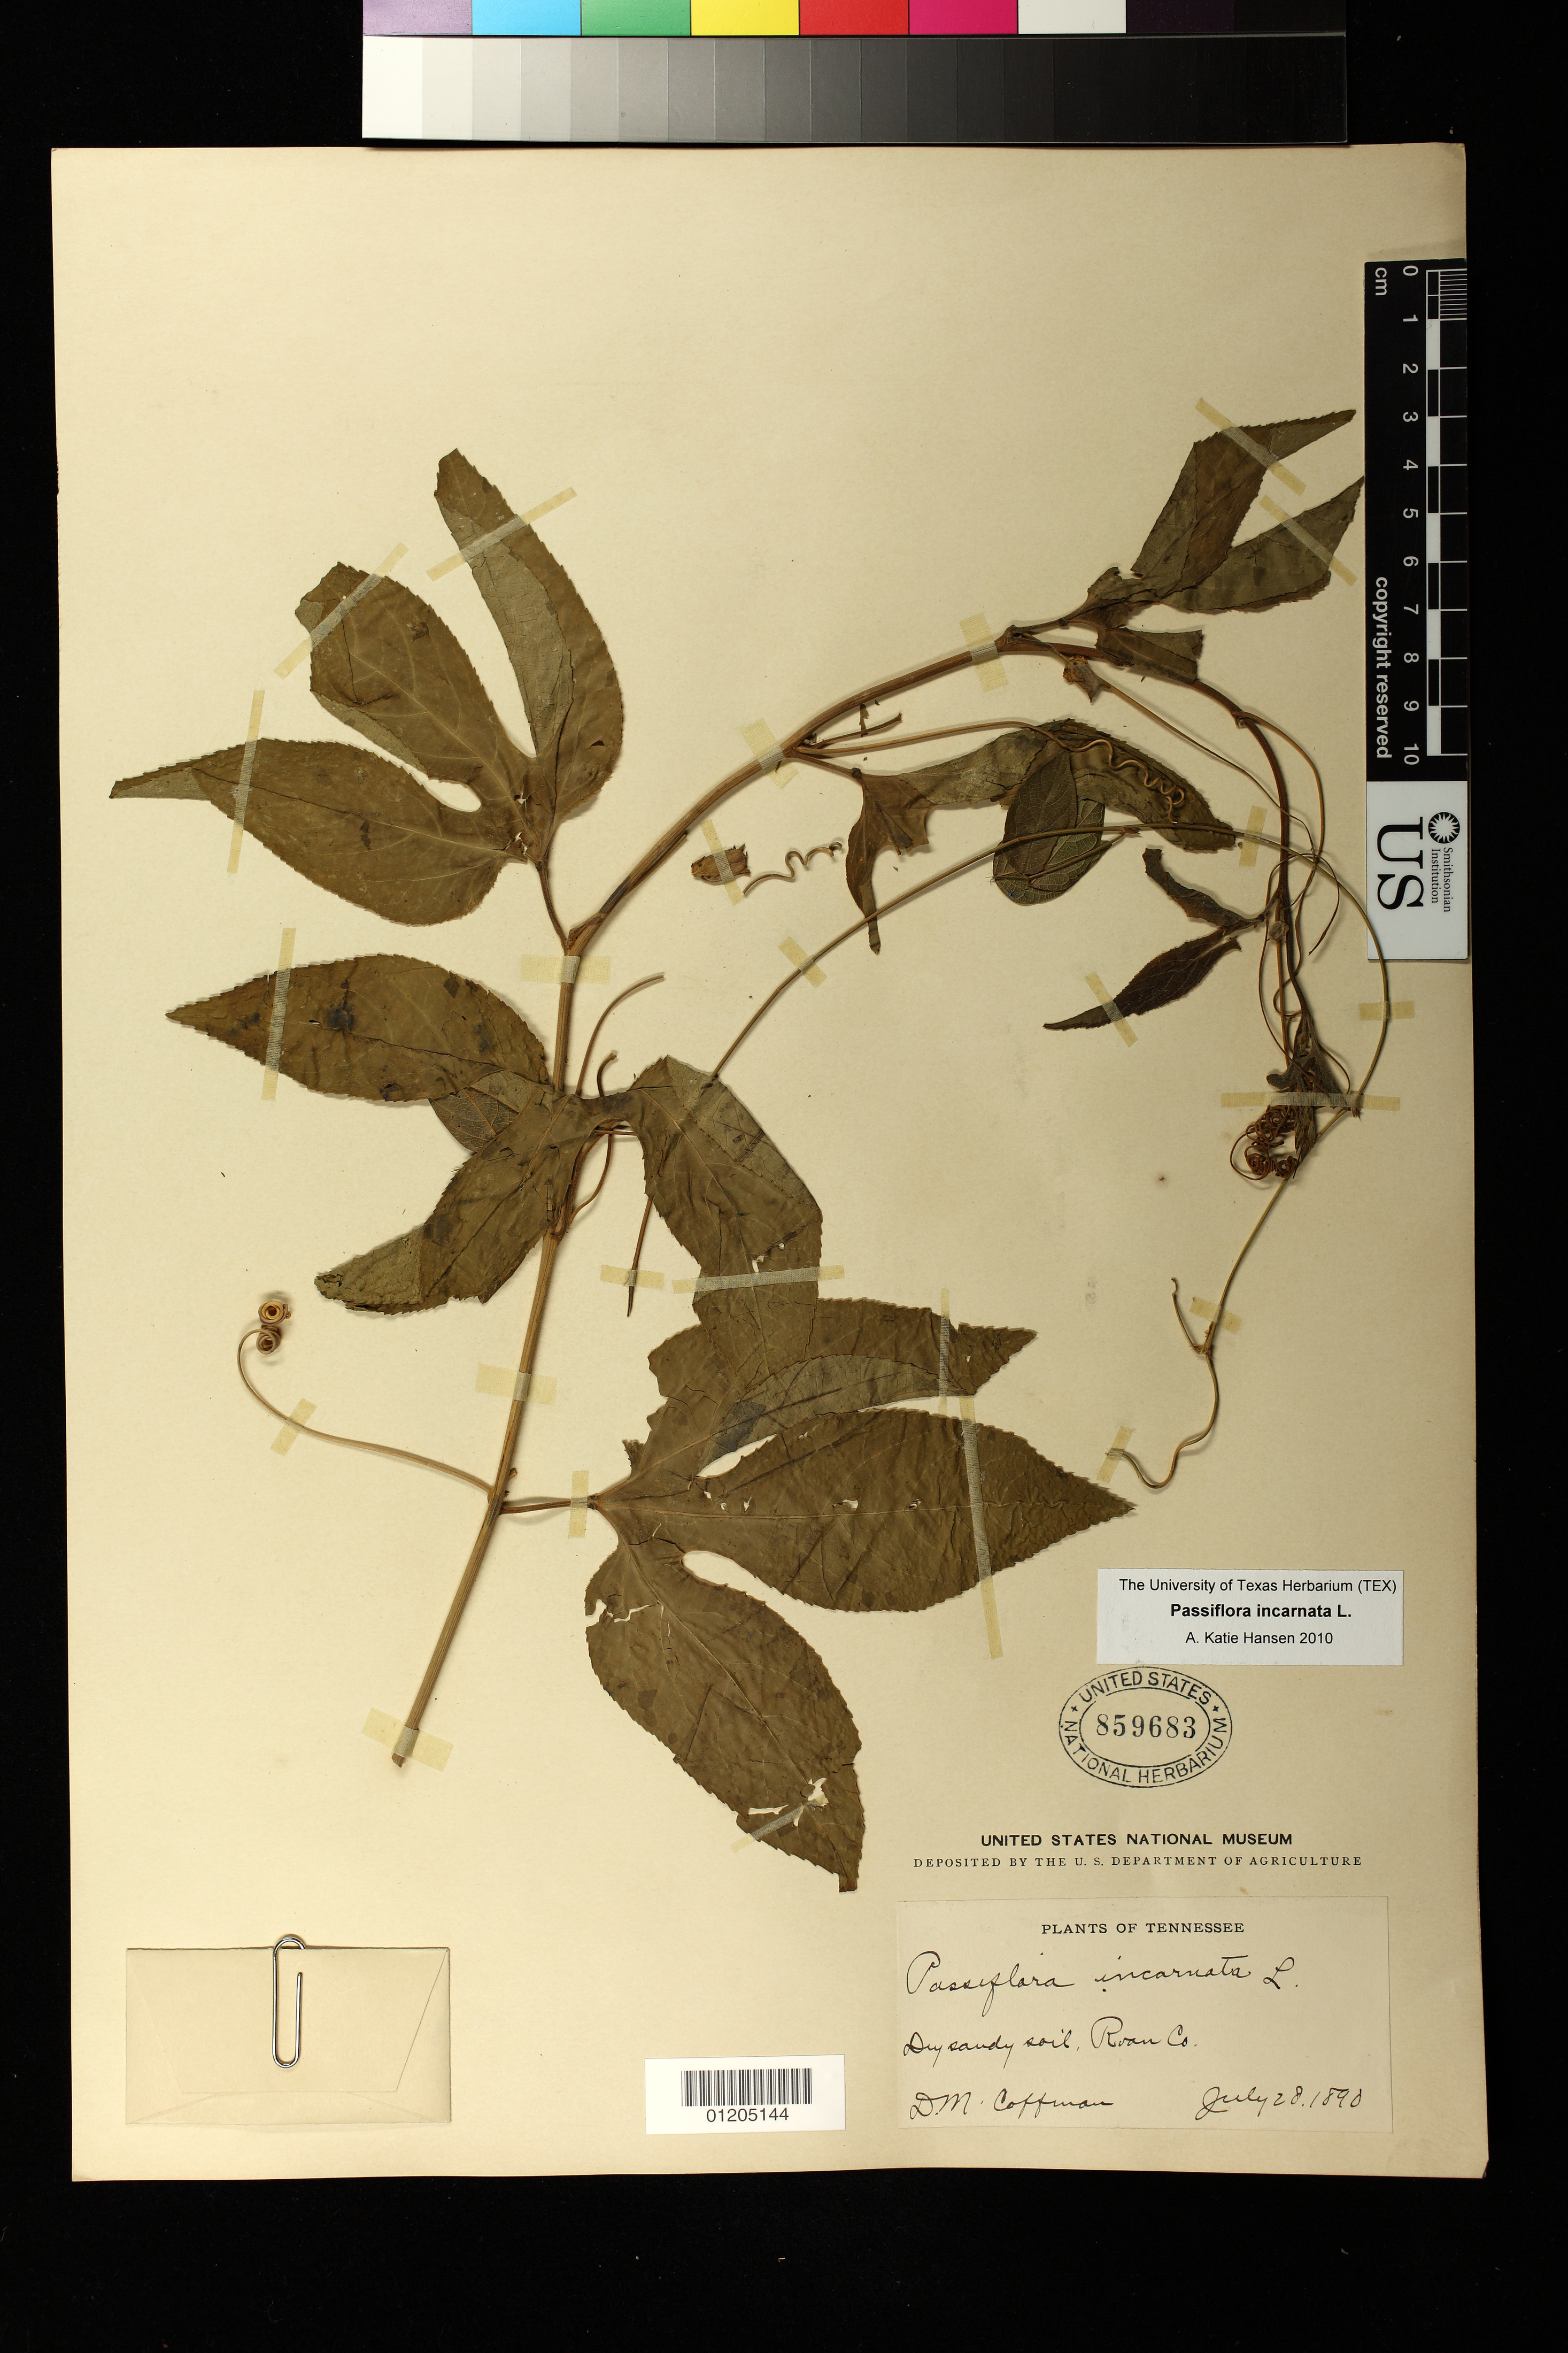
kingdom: Plantae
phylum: Tracheophyta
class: Magnoliopsida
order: Malpighiales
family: Passifloraceae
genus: Passiflora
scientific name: Passiflora incarnata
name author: L.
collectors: D. M. Coffman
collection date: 1890-07-28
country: United States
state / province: Tennessee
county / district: Roane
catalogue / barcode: US 859683